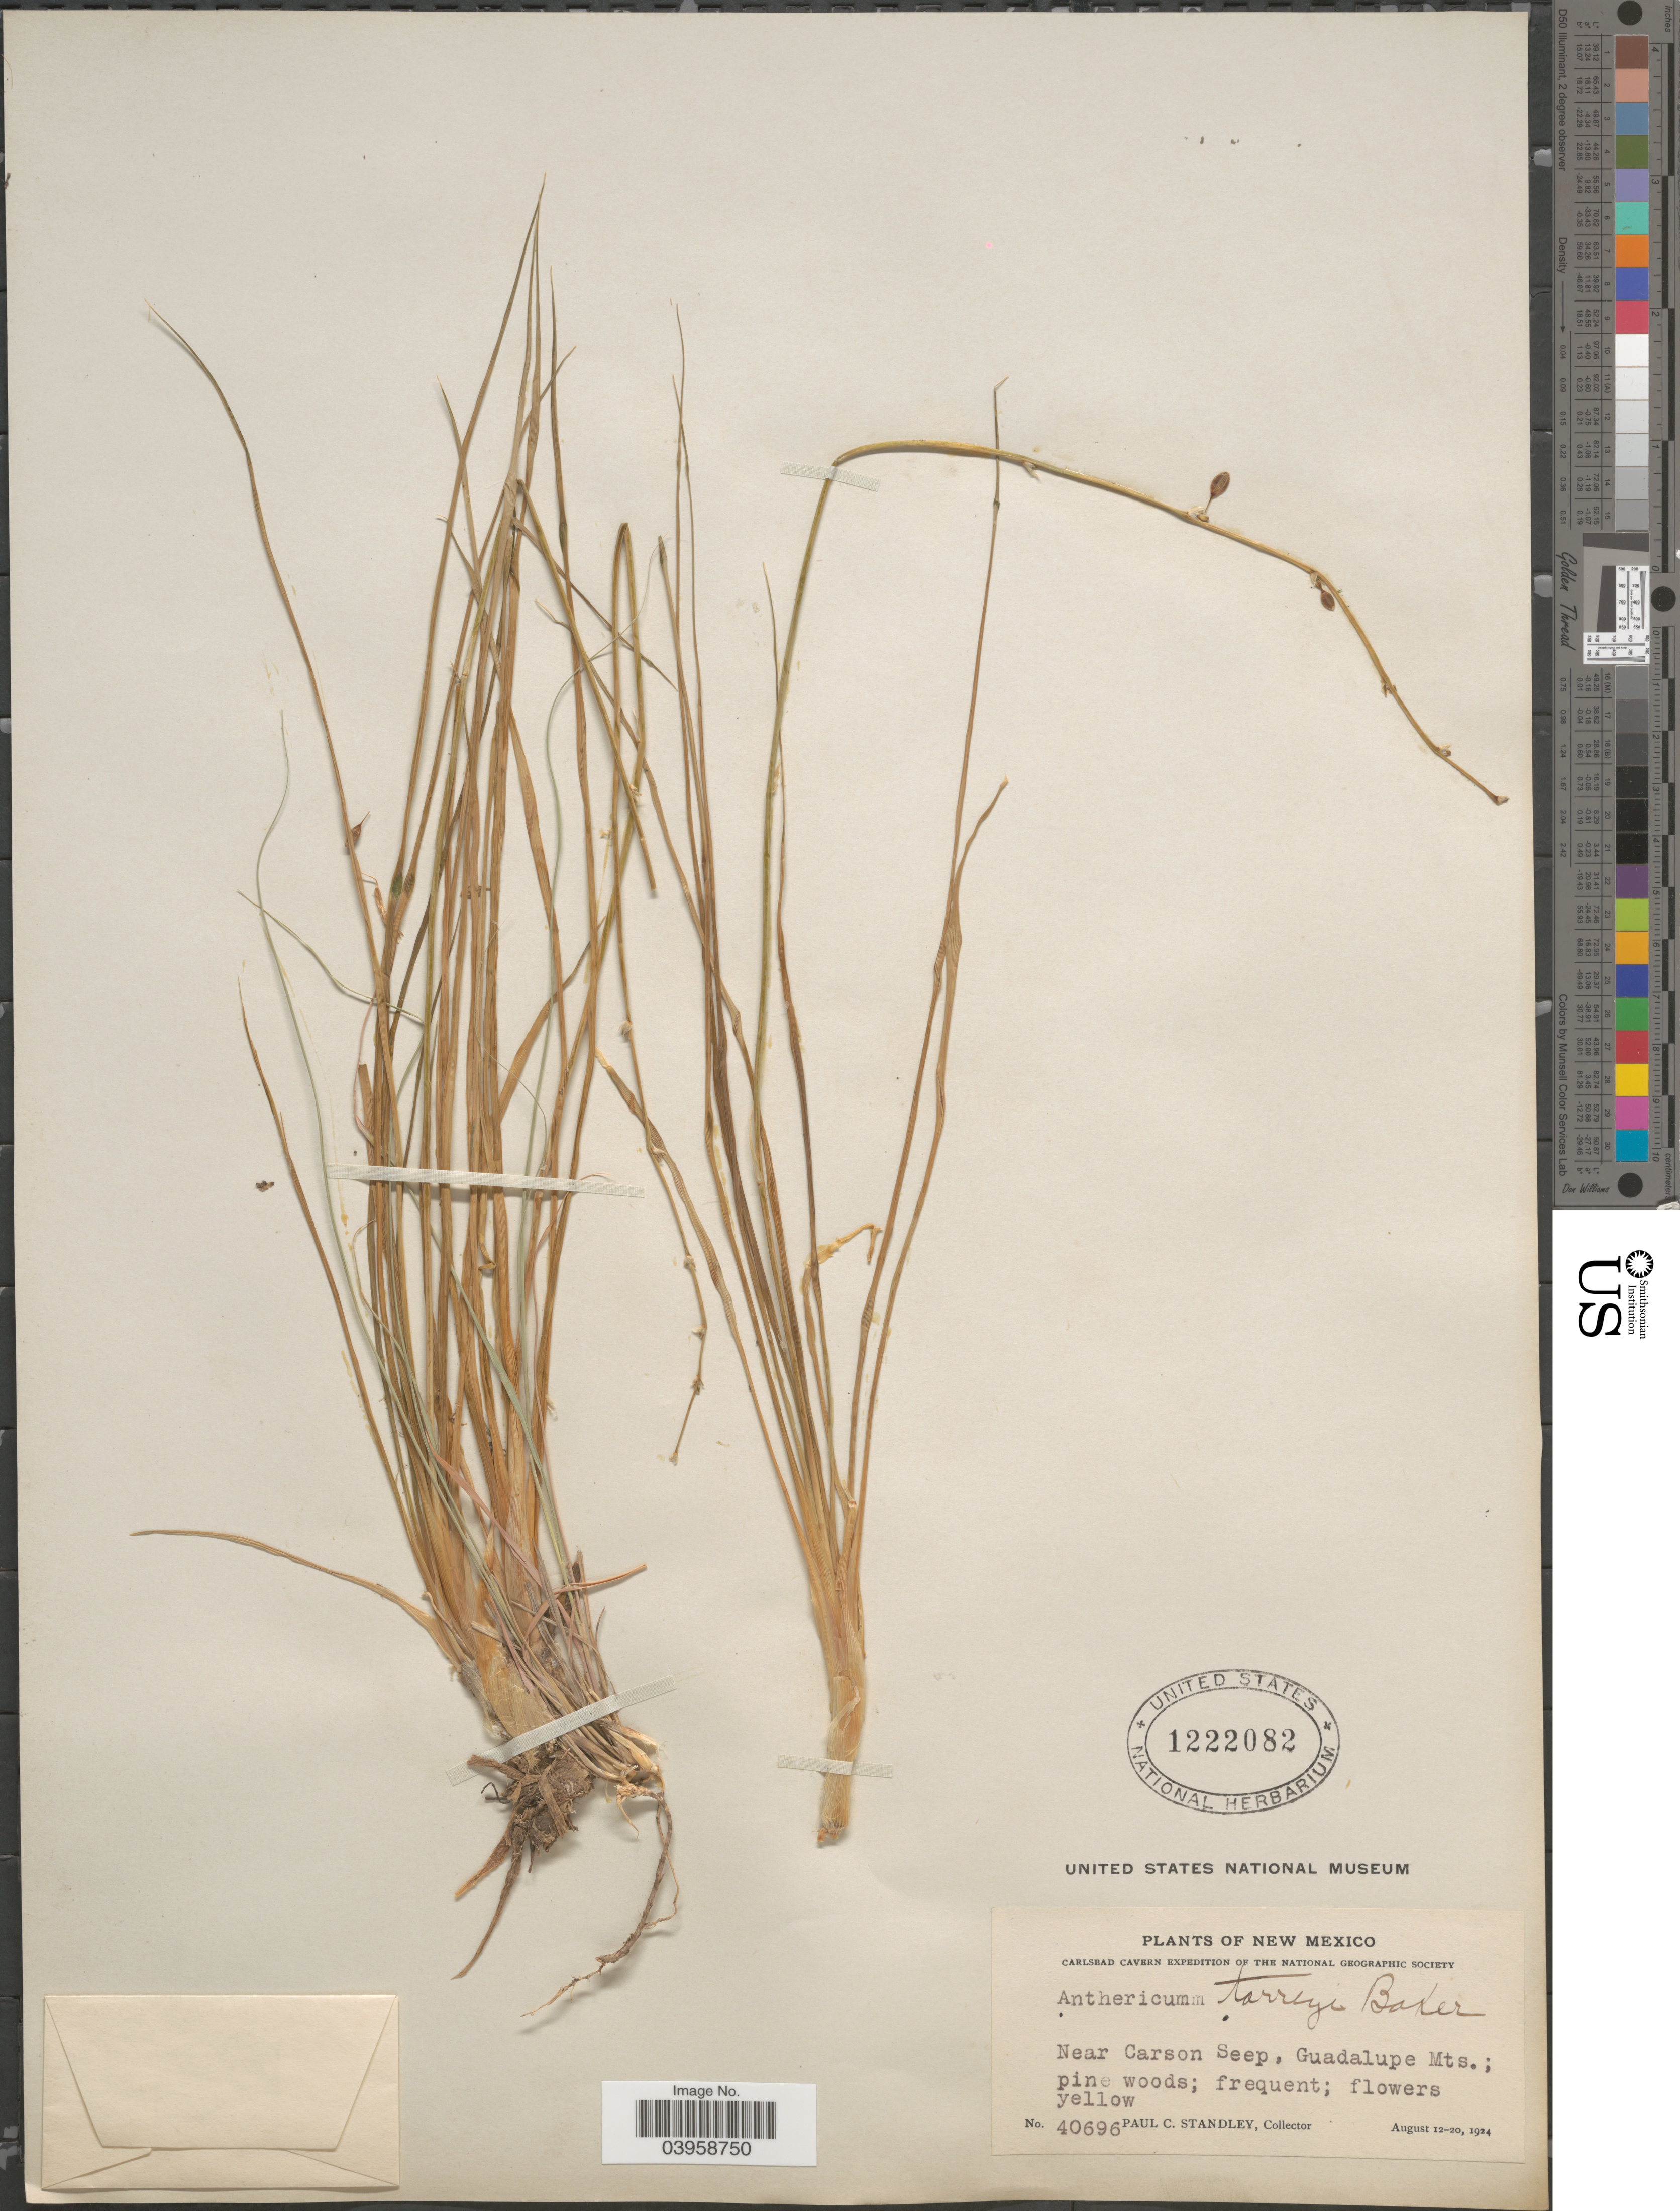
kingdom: Plantae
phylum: Tracheophyta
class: Liliopsida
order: Asparagales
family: Asparagaceae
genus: Anthericum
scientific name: Anthericum torreyi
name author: Baker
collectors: P. C. Standley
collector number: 40696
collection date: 1924-08-12/1924-08-20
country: United States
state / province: New Mexico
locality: Near Carson Seep, Guadalupe Mts.; pine woods.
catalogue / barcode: US 1222082